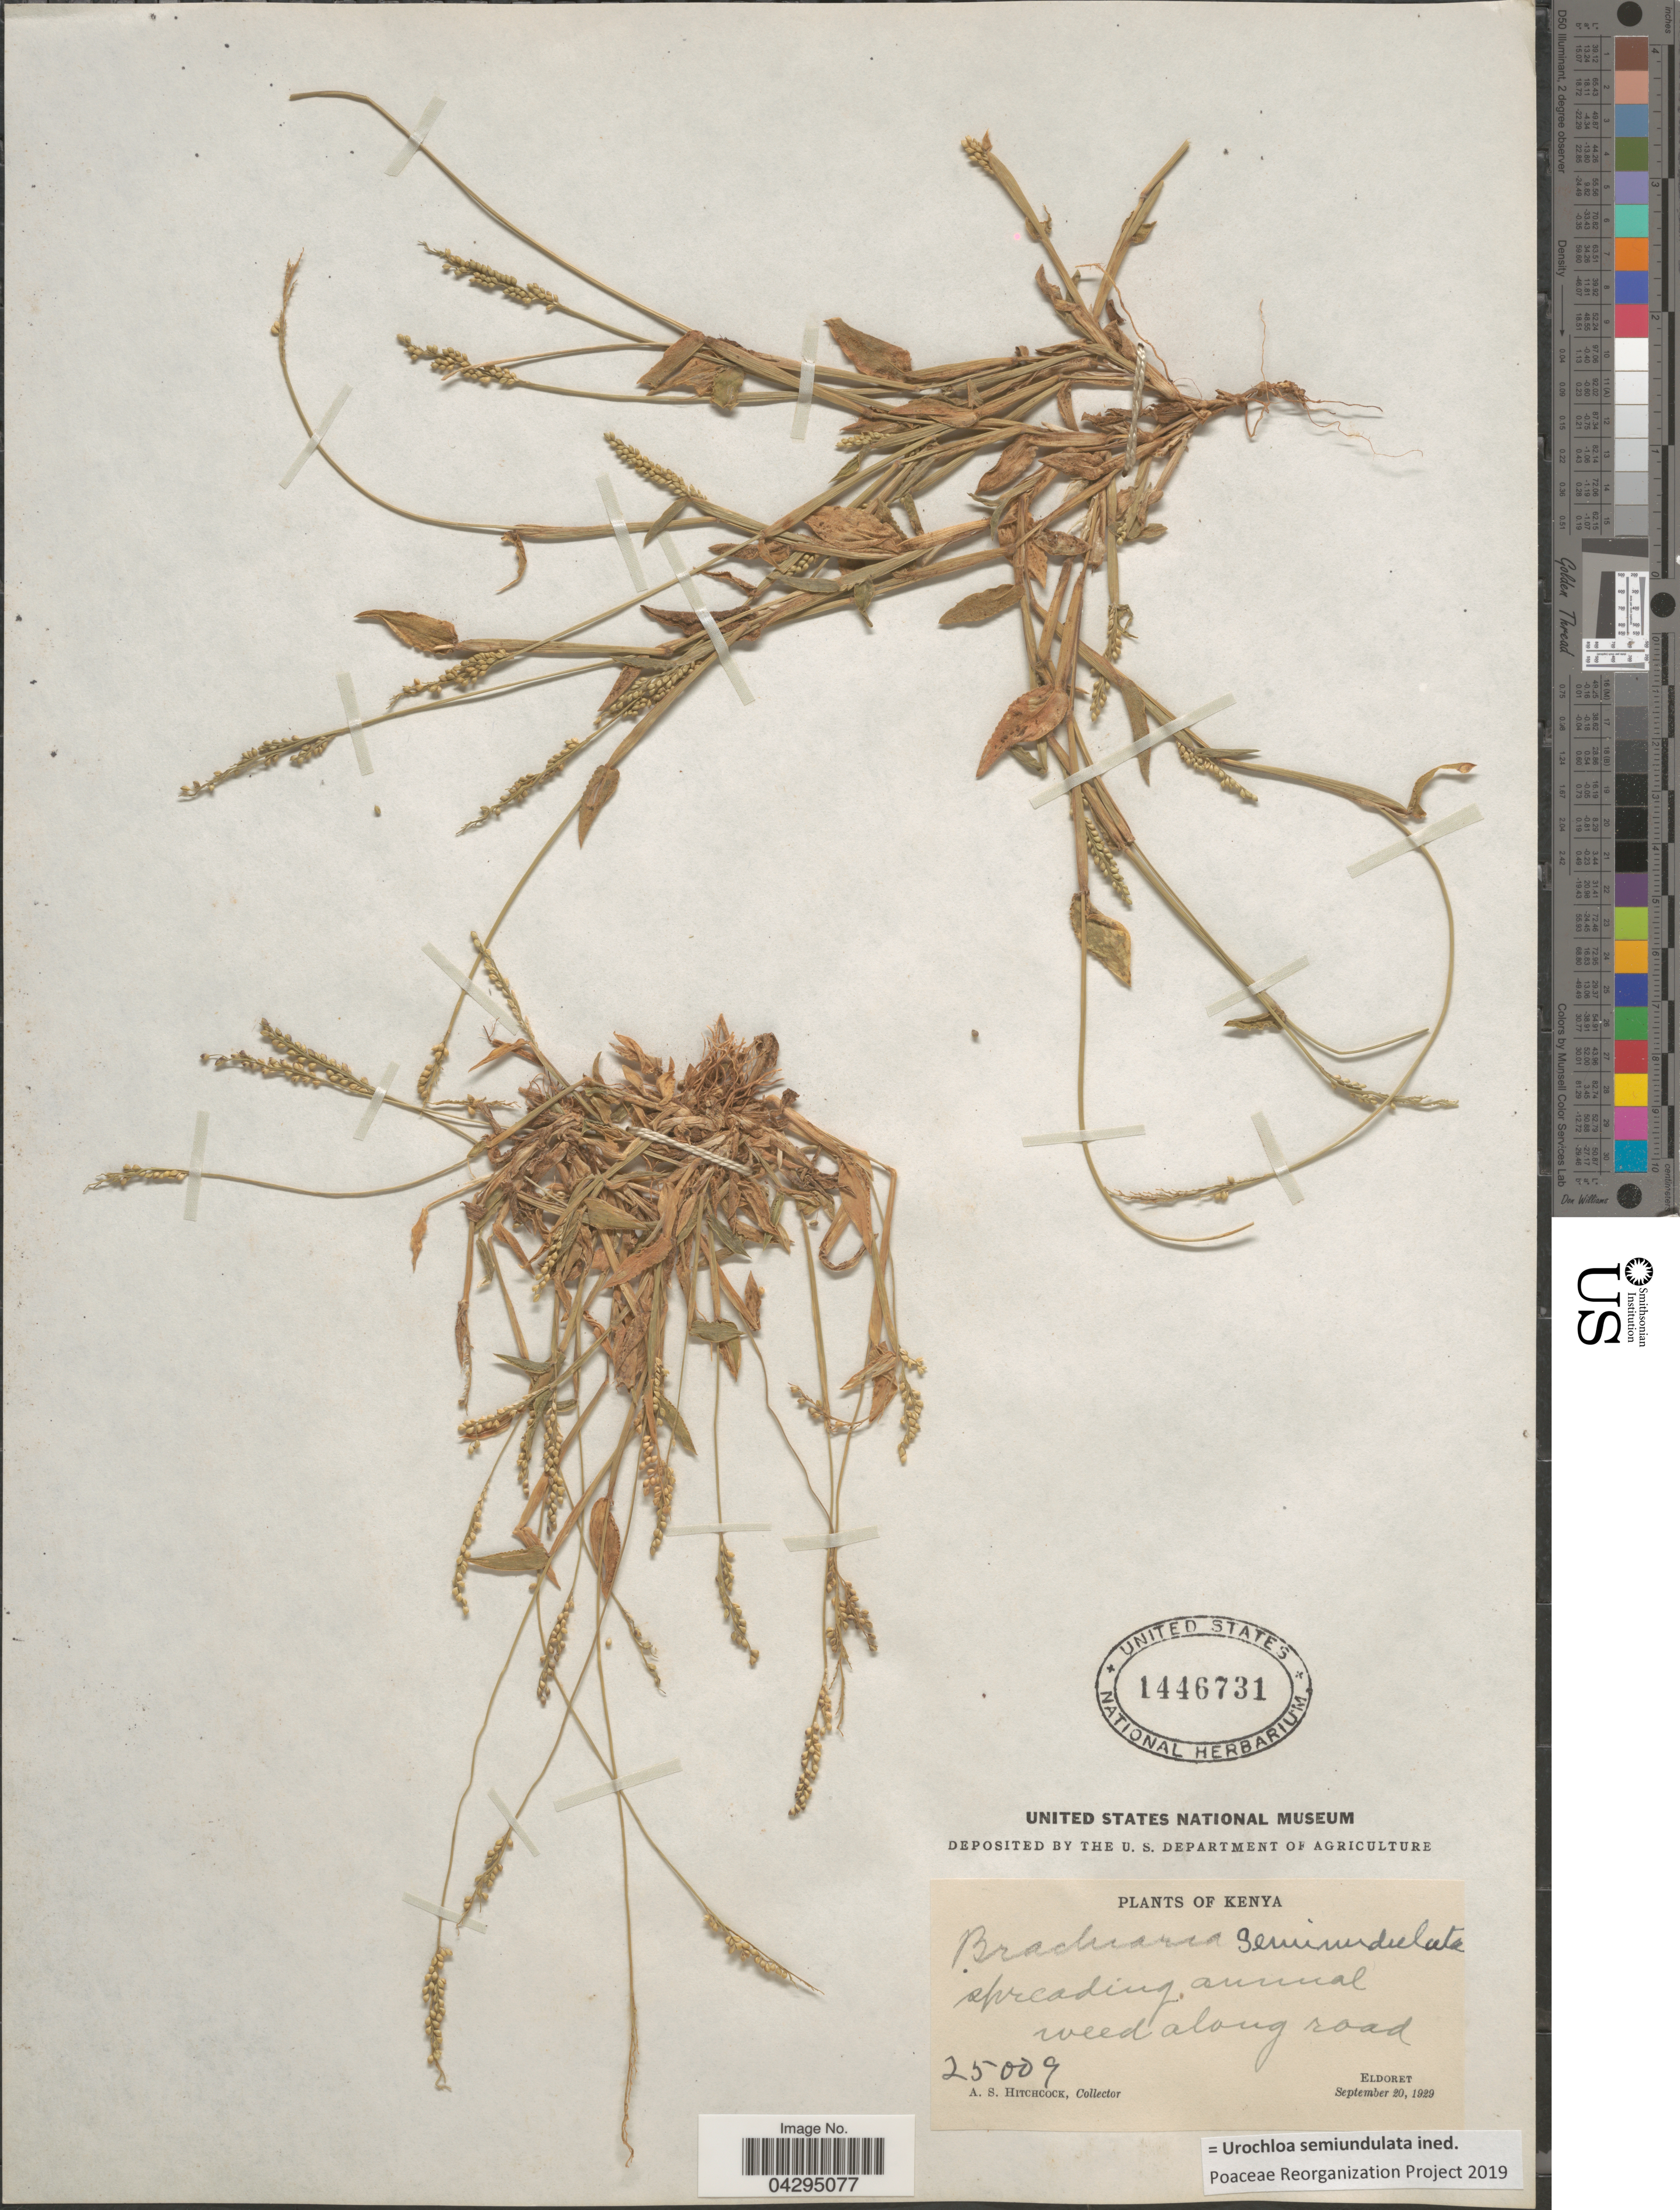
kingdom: Plantae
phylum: Tracheophyta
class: Liliopsida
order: Poales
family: Poaceae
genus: Urochloa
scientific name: Urochloa semiundulata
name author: (Hochst. ex A. Rich.) Ashal. & V. J. Nair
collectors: A. S. Hitchcock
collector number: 25009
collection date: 1929-09-20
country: Kenya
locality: Along road. Eldoret.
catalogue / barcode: US 1446731